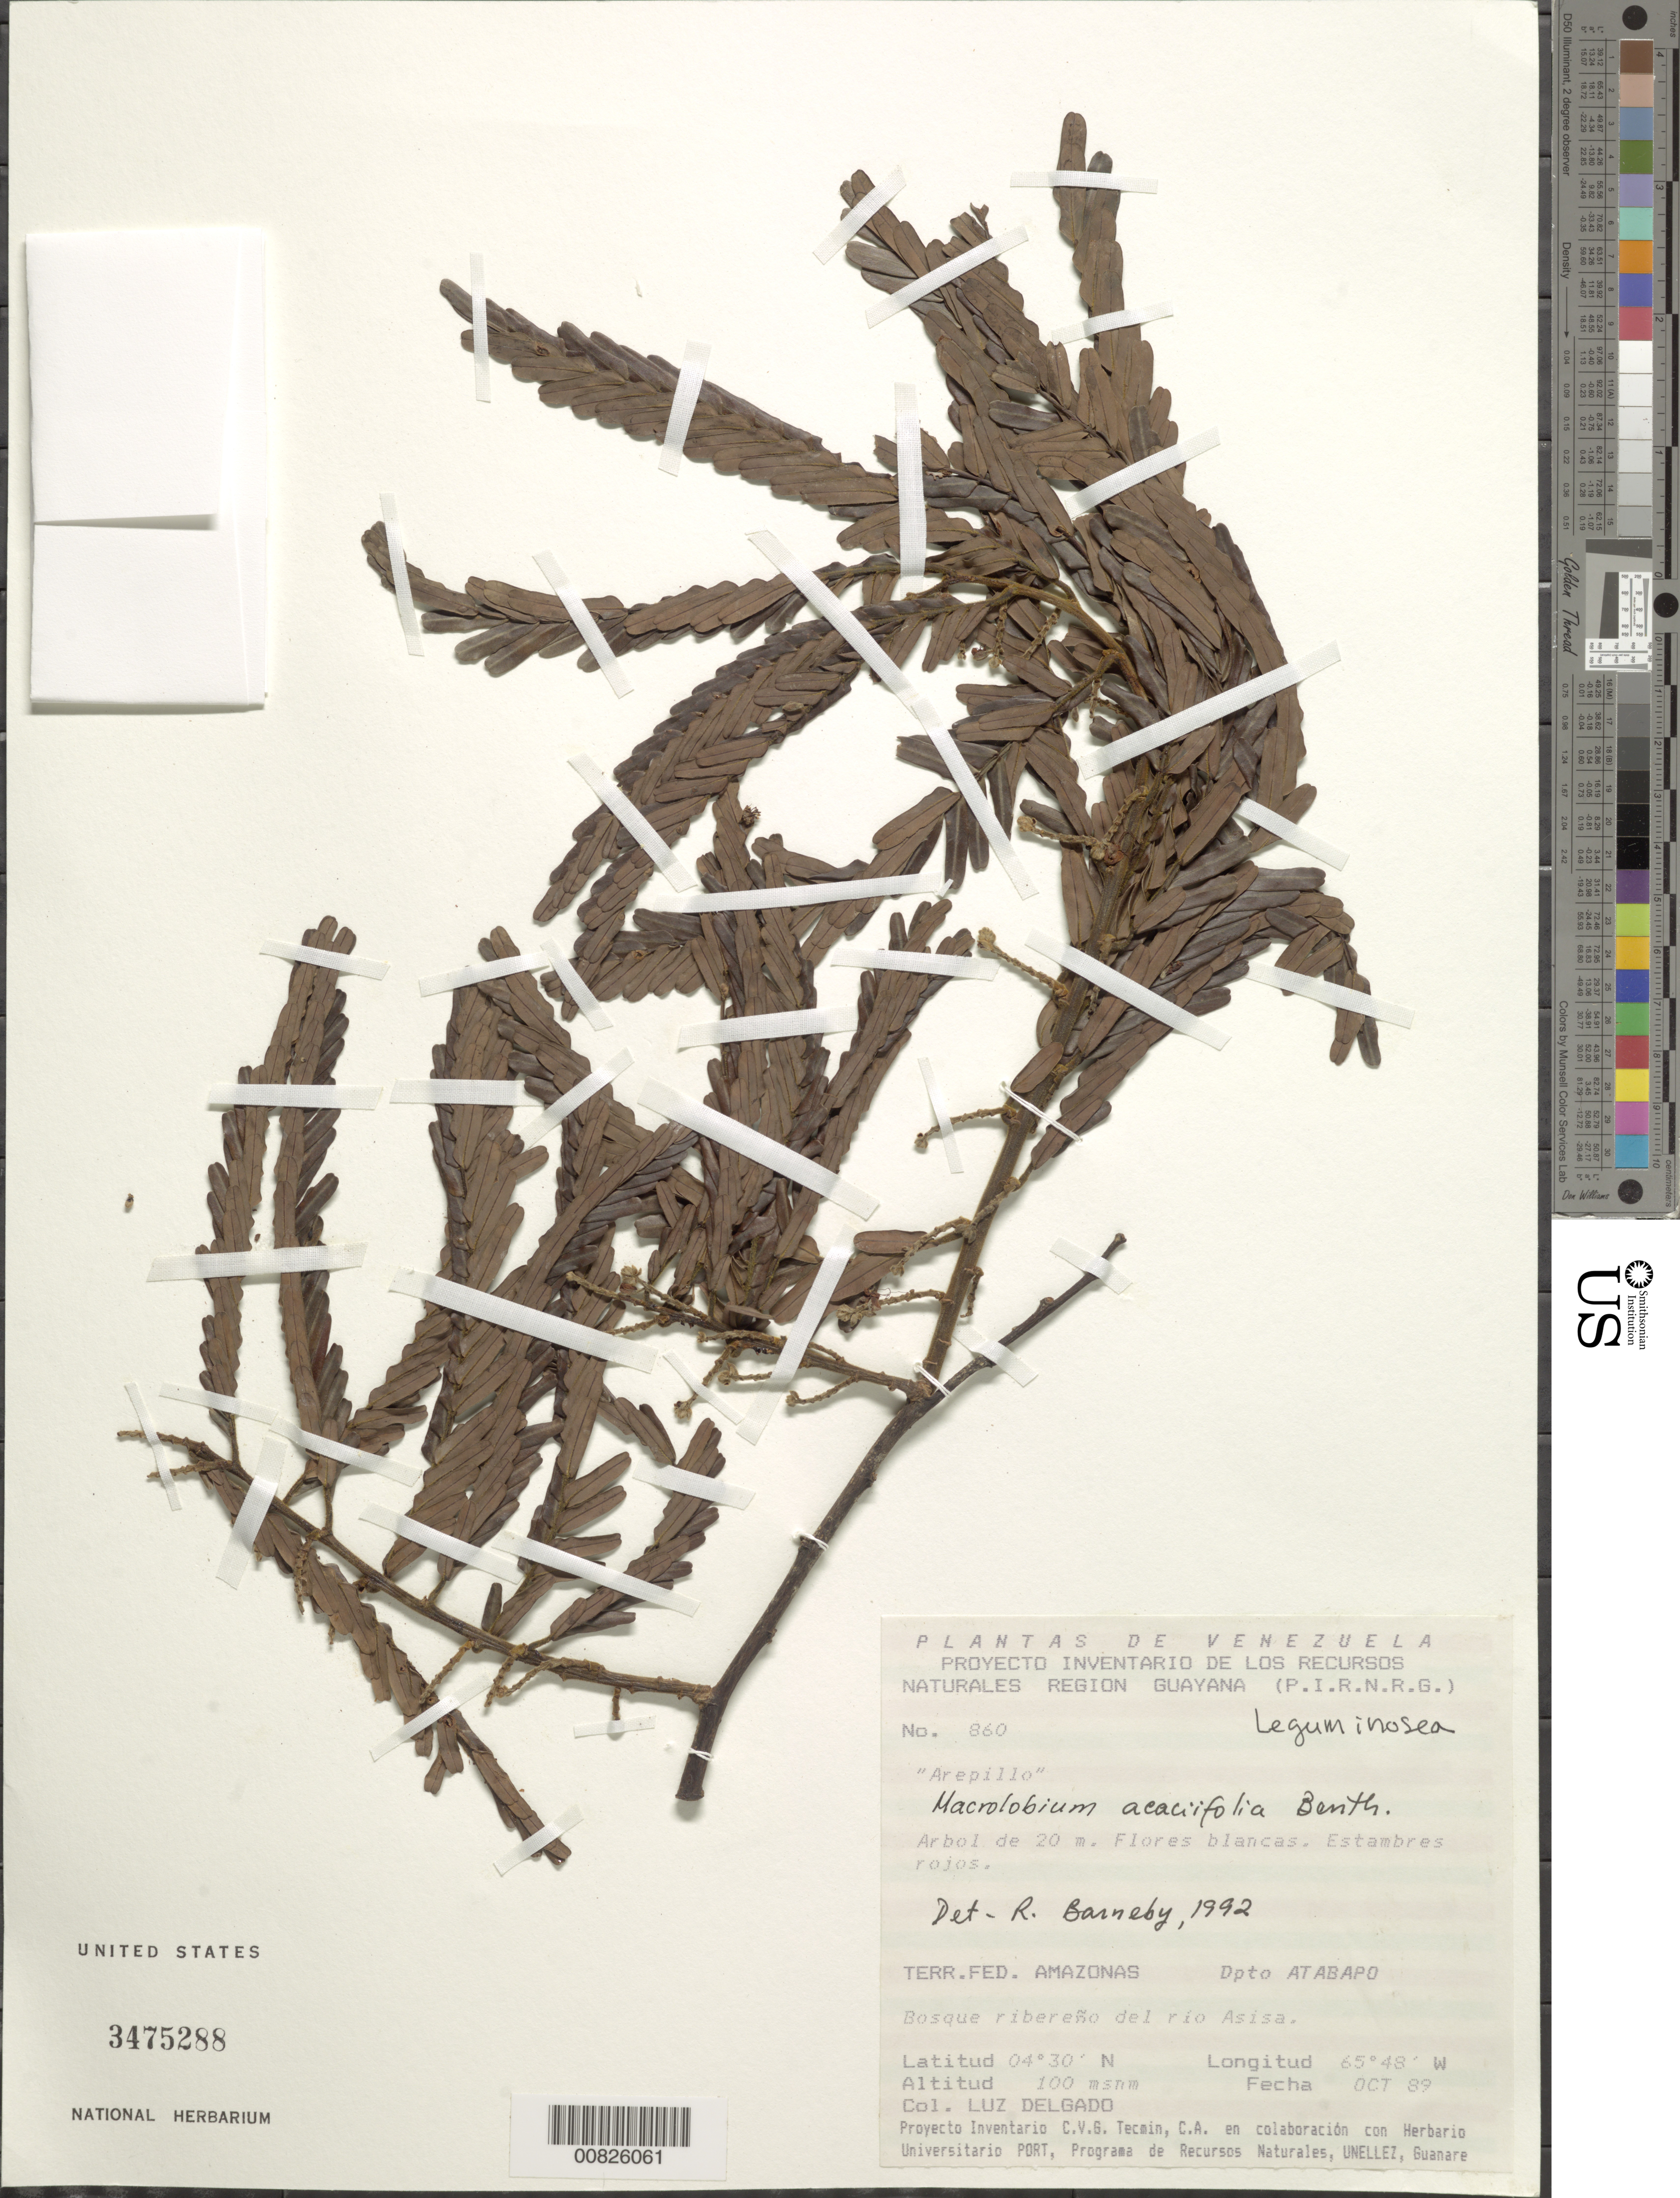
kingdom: Plantae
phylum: Tracheophyta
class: Magnoliopsida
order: Fabales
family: Fabaceae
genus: Macrolobium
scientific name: Macrolobium acaciifolium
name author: (Benth.) Benth.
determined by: Barneby, Rupert C., (NY)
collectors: L. Delgado V.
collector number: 860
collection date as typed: Oct-89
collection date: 1989-10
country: Venezuela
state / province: Amazonas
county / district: Atabapo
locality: Río Asisa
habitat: Bosque ribereño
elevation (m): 100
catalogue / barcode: US 3475288